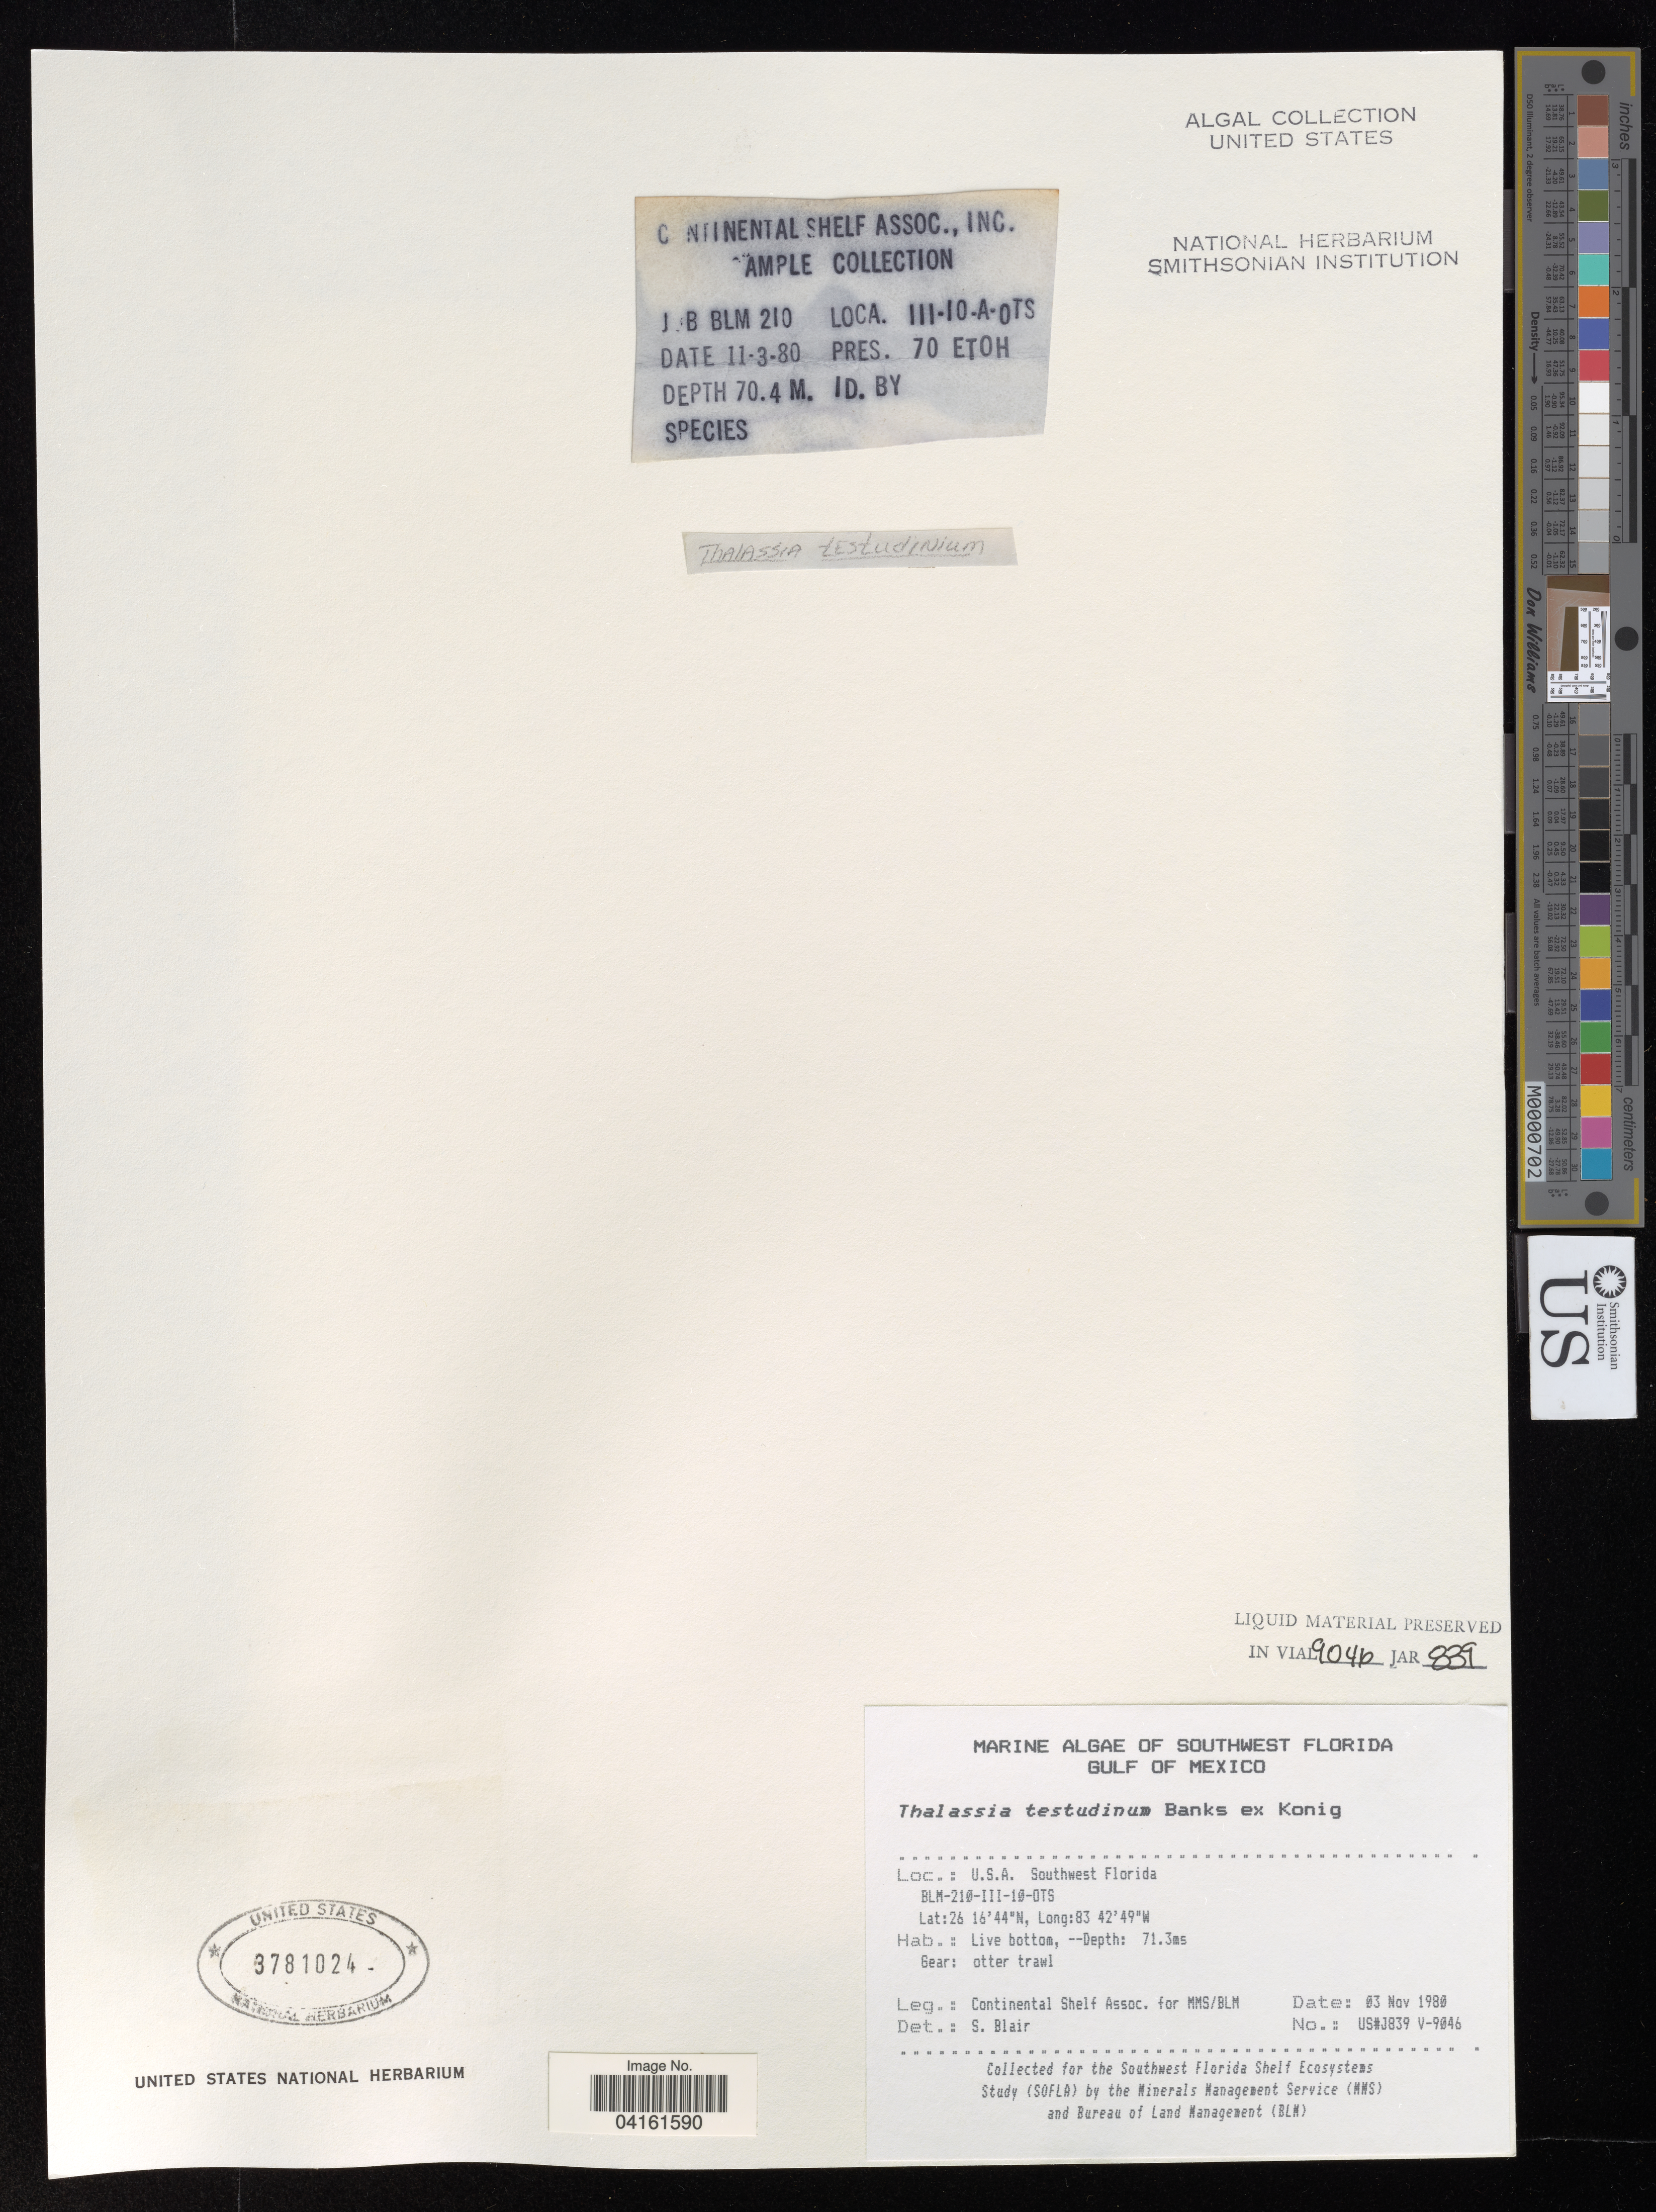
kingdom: Plantae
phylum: Tracheophyta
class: Liliopsida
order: Alismatales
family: Hydrocharitaceae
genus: Thalassia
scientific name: Thalassia testudinum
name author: Banks & Sol. ex K.D. Koenig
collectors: Continental Shelf Associates for the MMS/BLM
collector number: US#J0839 V-9046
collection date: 1980-11-03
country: United States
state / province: Florida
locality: Southwest Florida. Gulf of Mexico. BLM-210-III-10-OTS.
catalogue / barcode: US 3781024